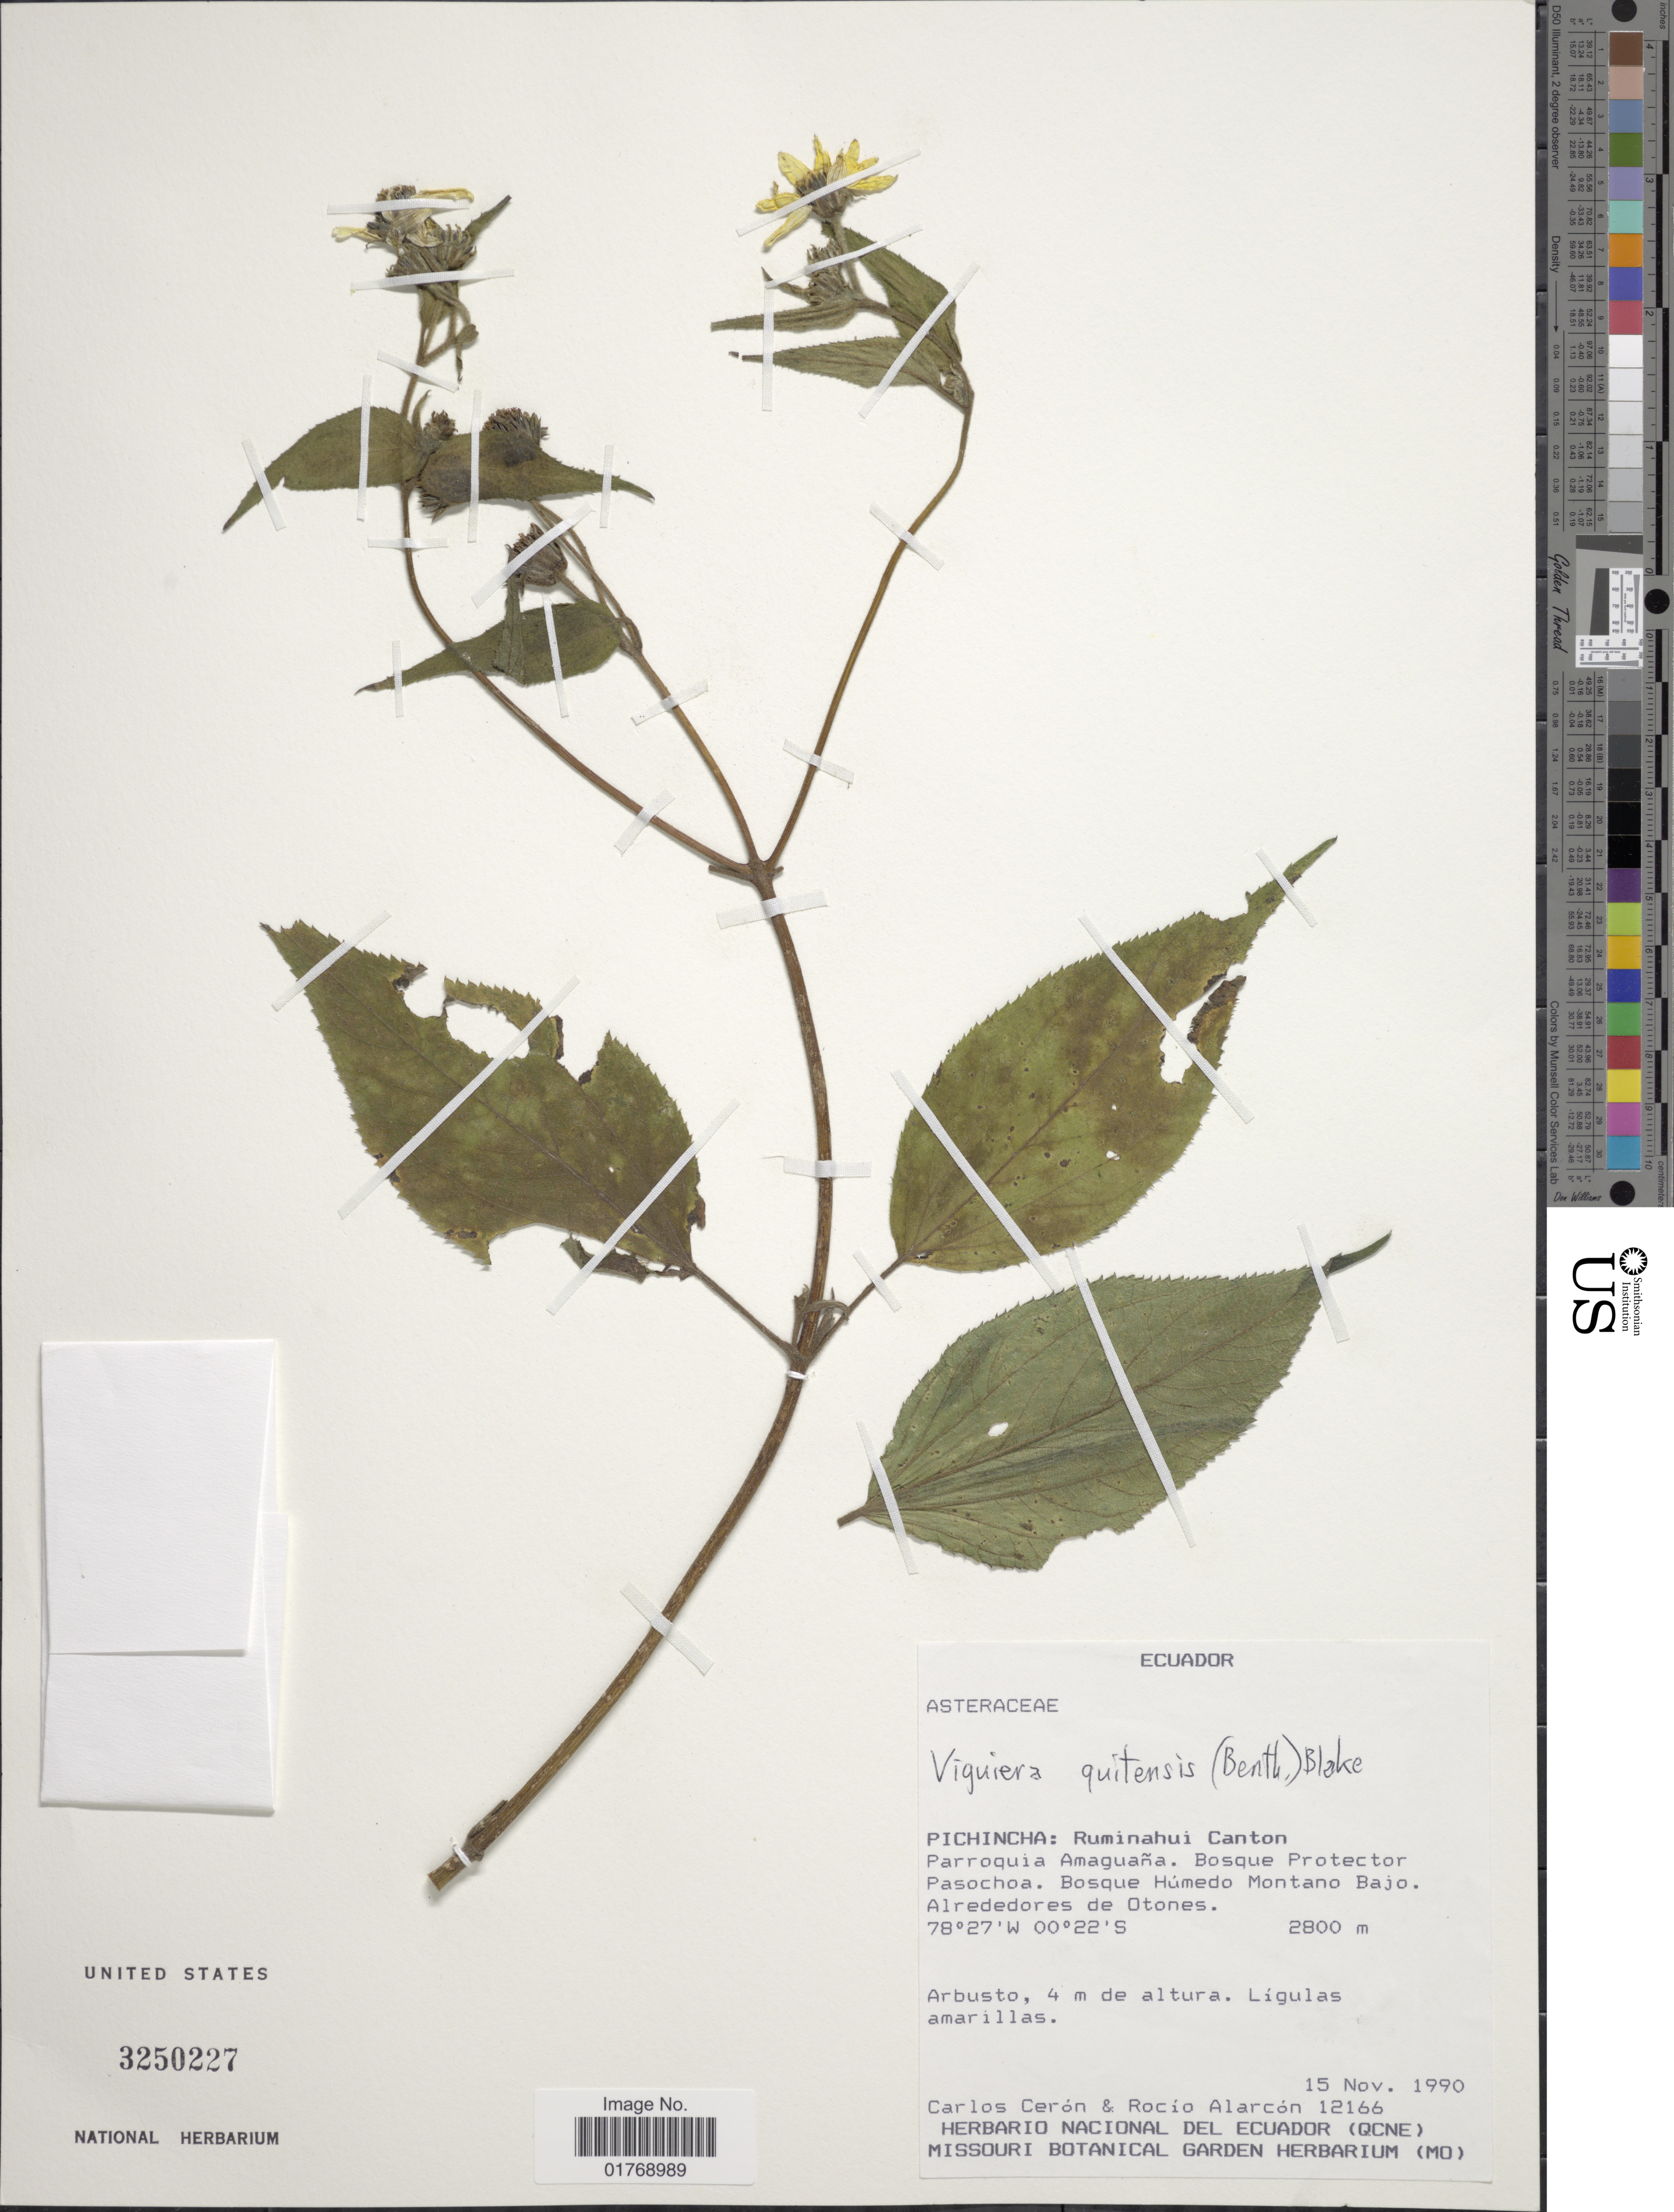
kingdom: Plantae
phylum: Tracheophyta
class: Magnoliopsida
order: Asterales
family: Asteraceae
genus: Viguiera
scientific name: Viguiera quitensis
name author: (Benth.) S.F. Blake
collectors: C. E. Cerón M. & R. Alarcón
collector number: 12166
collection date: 1990-11-15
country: Ecuador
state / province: Pichincha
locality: Pichincha: Ruminahui Canton. Parroquia Amaguaña. Bosque Protector Pasochoa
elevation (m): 2800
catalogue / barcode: US 3250227